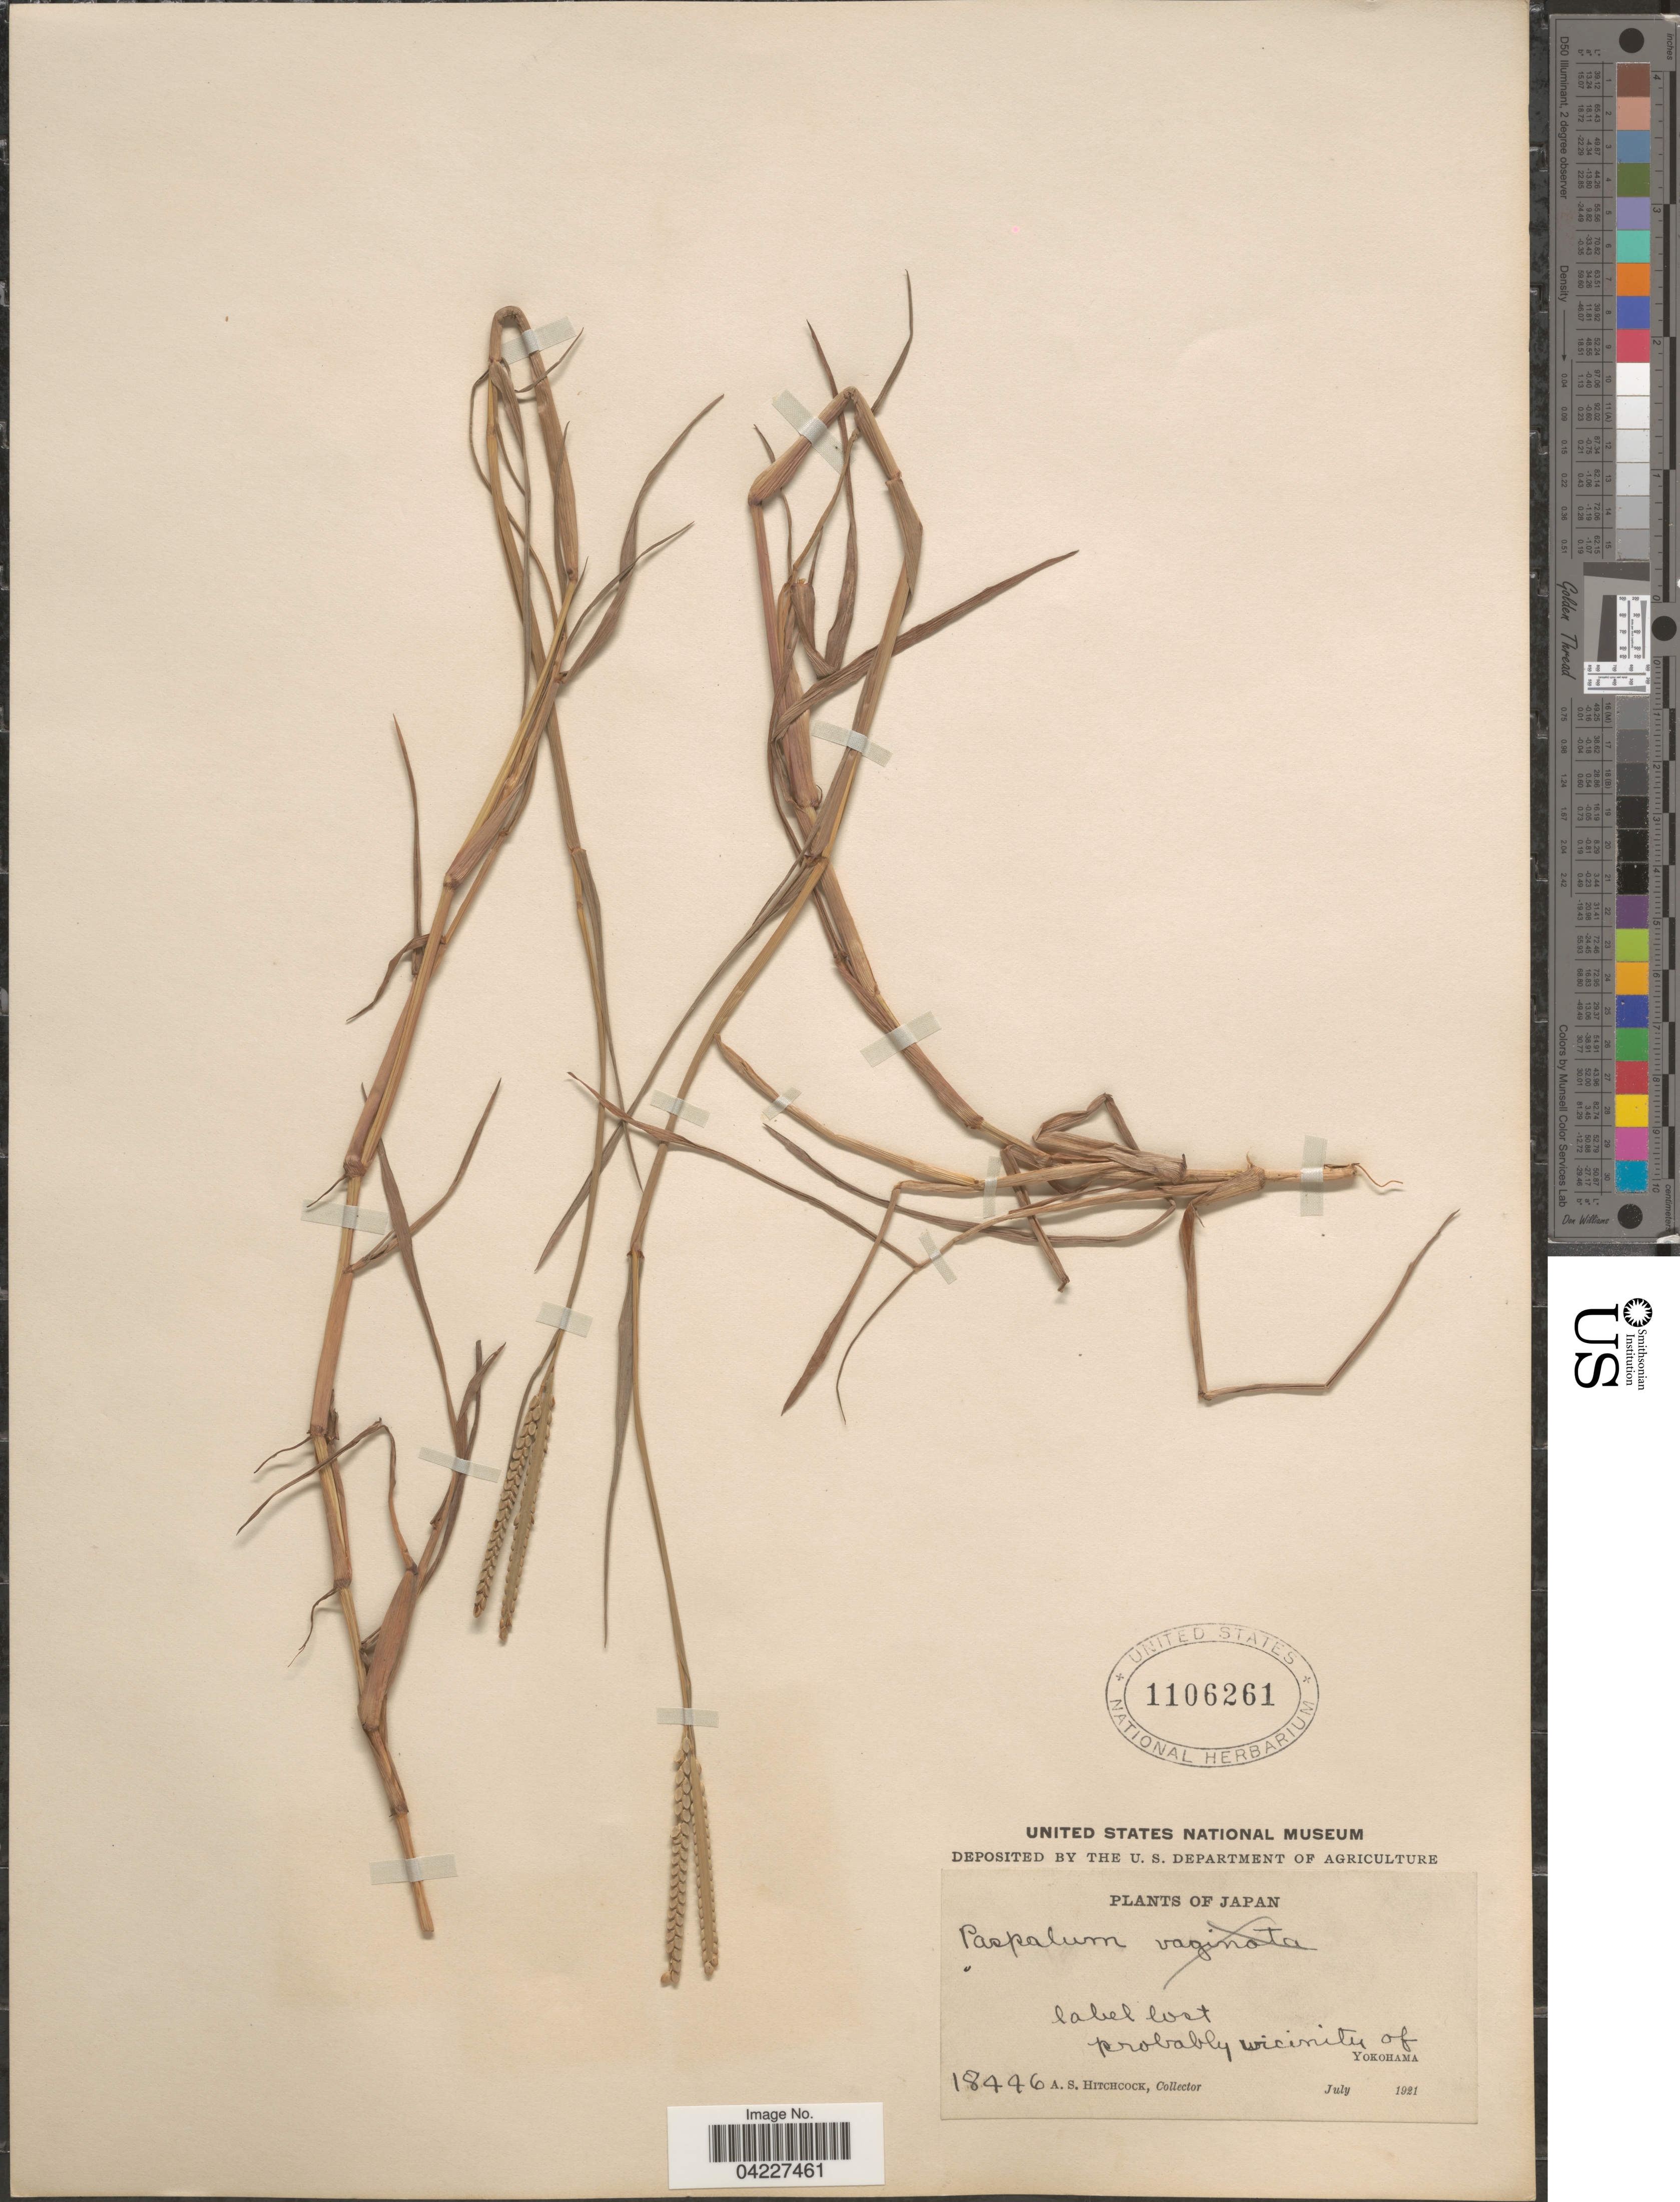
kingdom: Plantae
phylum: Tracheophyta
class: Liliopsida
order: Poales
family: Poaceae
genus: Paspalum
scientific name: Paspalum scrobiculatum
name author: L.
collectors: A. S. Hitchcock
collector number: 18446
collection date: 1921-07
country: Japan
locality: Probably vicinity of Yokohama.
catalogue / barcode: US 1106261